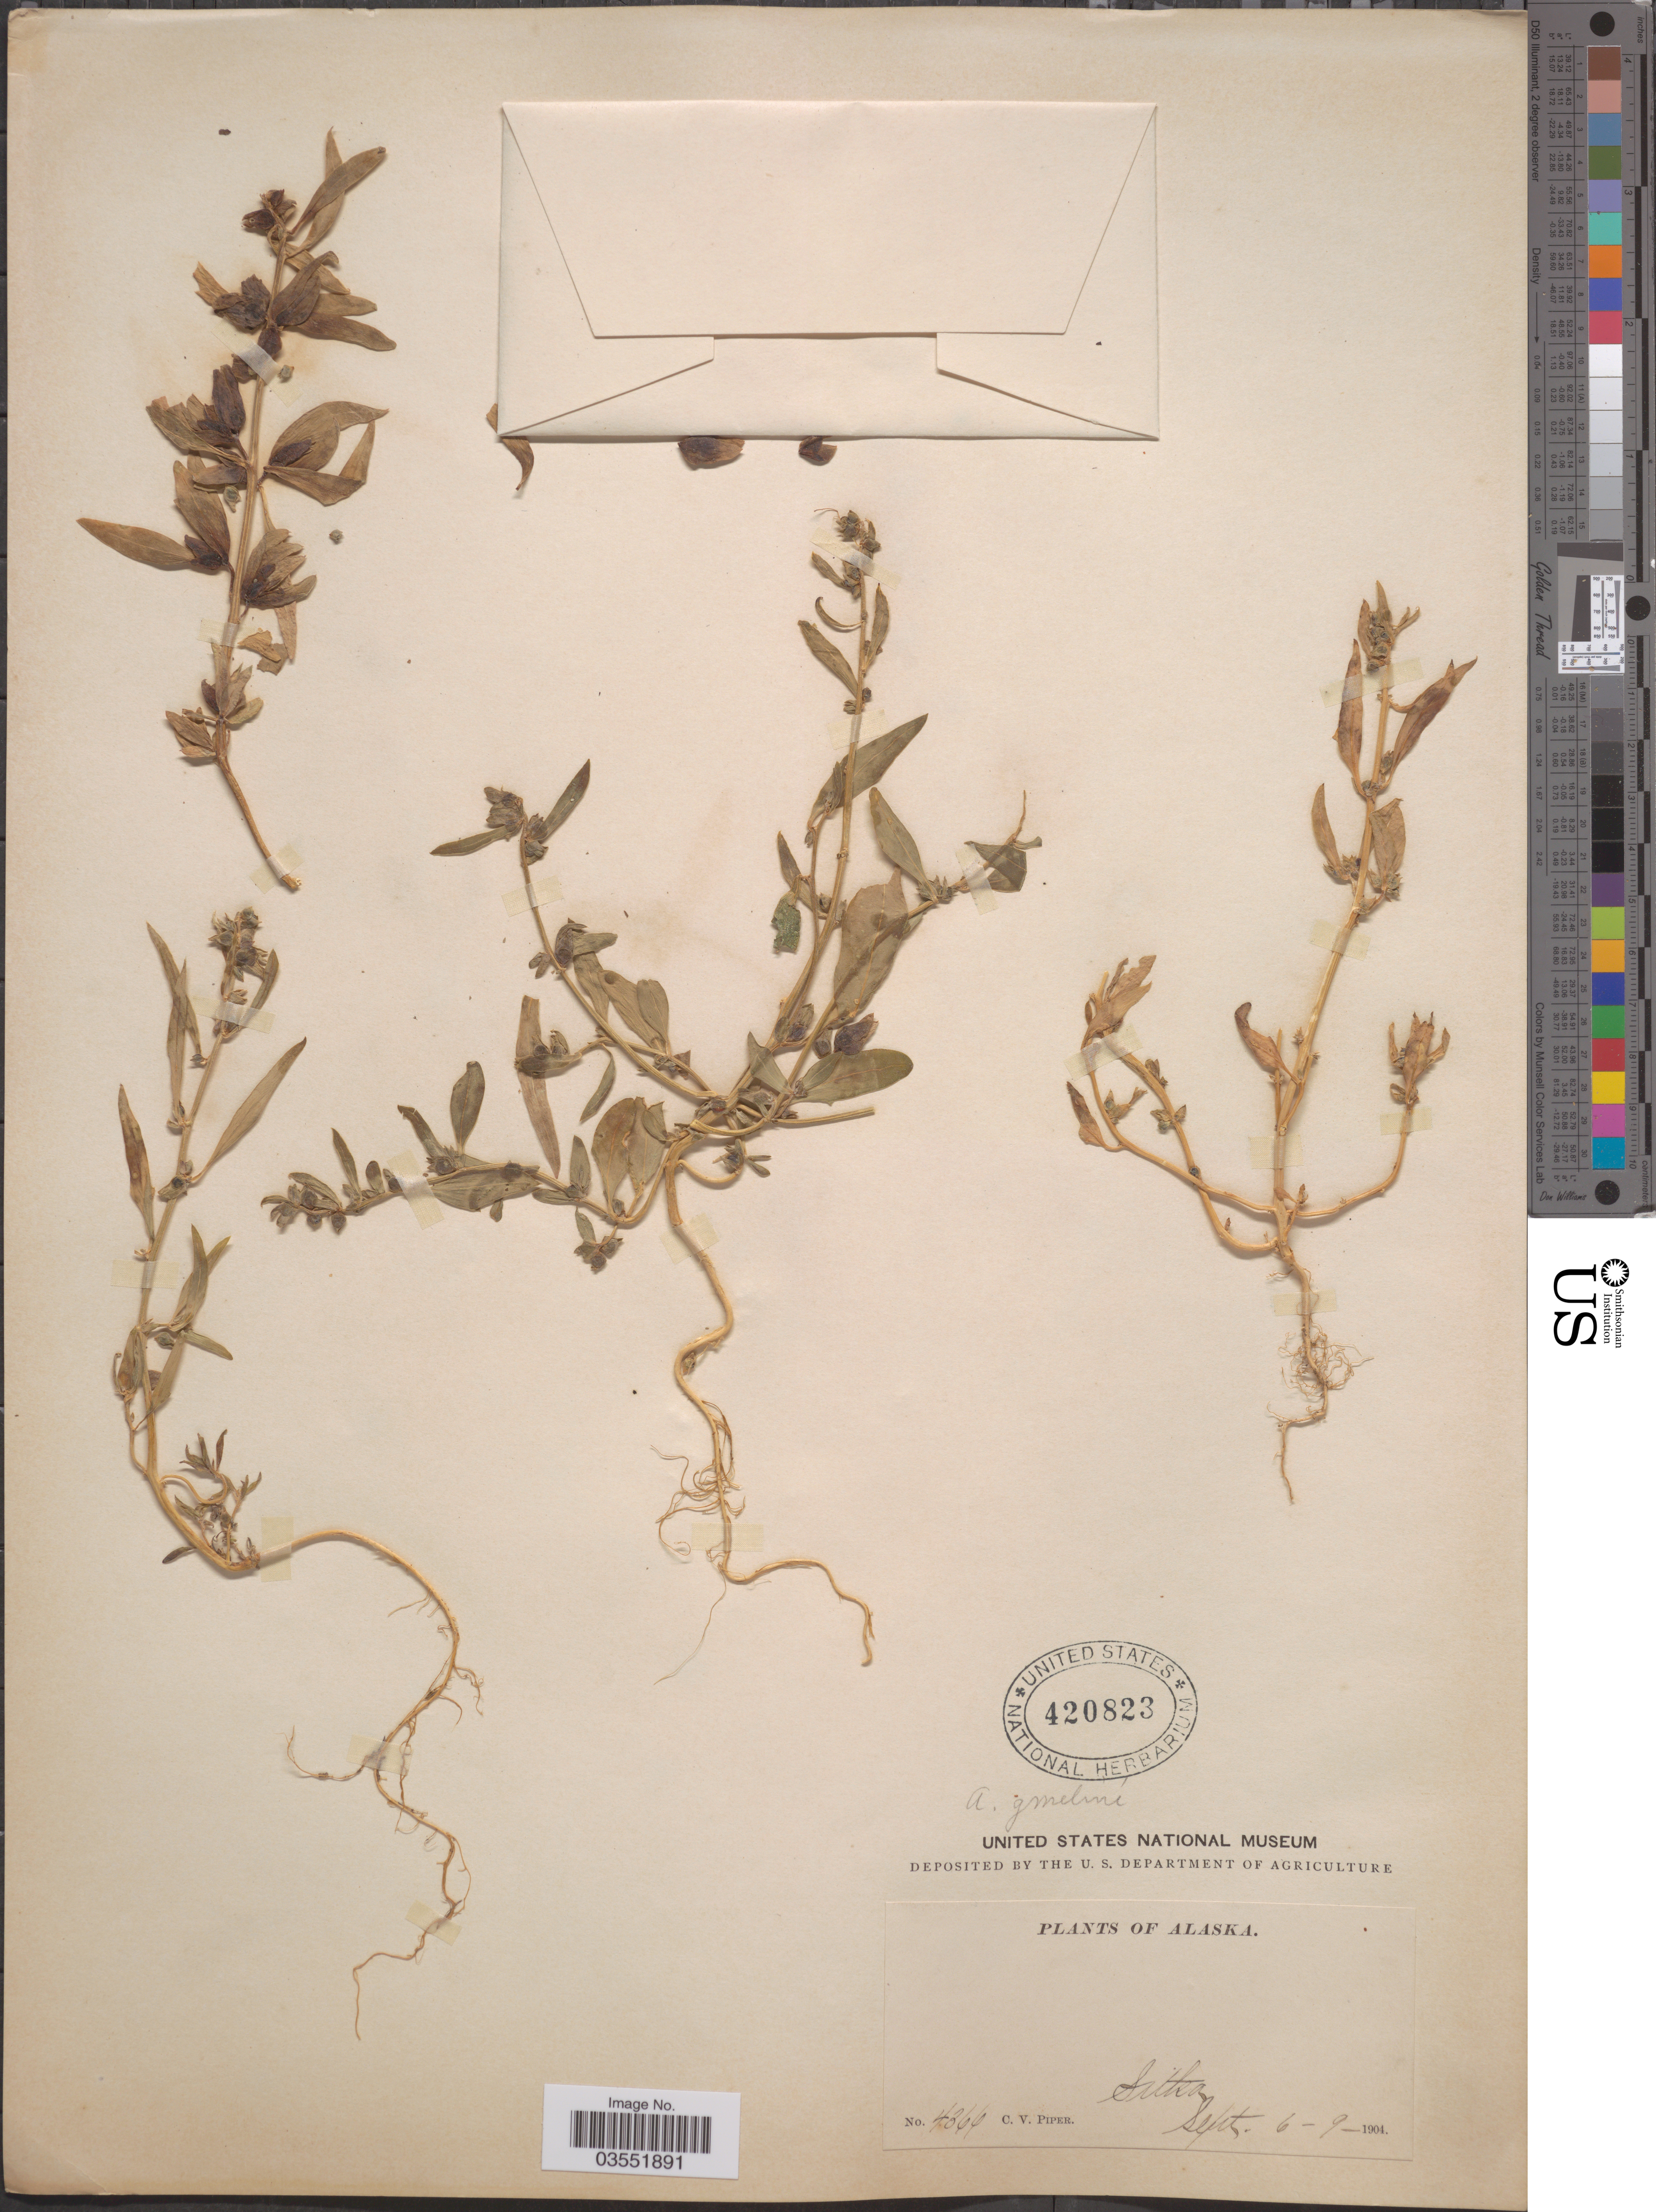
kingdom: Plantae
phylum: Tracheophyta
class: Magnoliopsida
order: Caryophyllales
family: Amaranthaceae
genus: Atriplex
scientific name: Atriplex gmelinii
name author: C.A. Mey. ex Bong.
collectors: C. V. Piper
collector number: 4366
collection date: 1904-09-06/1904-09-09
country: United States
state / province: Alaska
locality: Sitka.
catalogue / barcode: US 420823